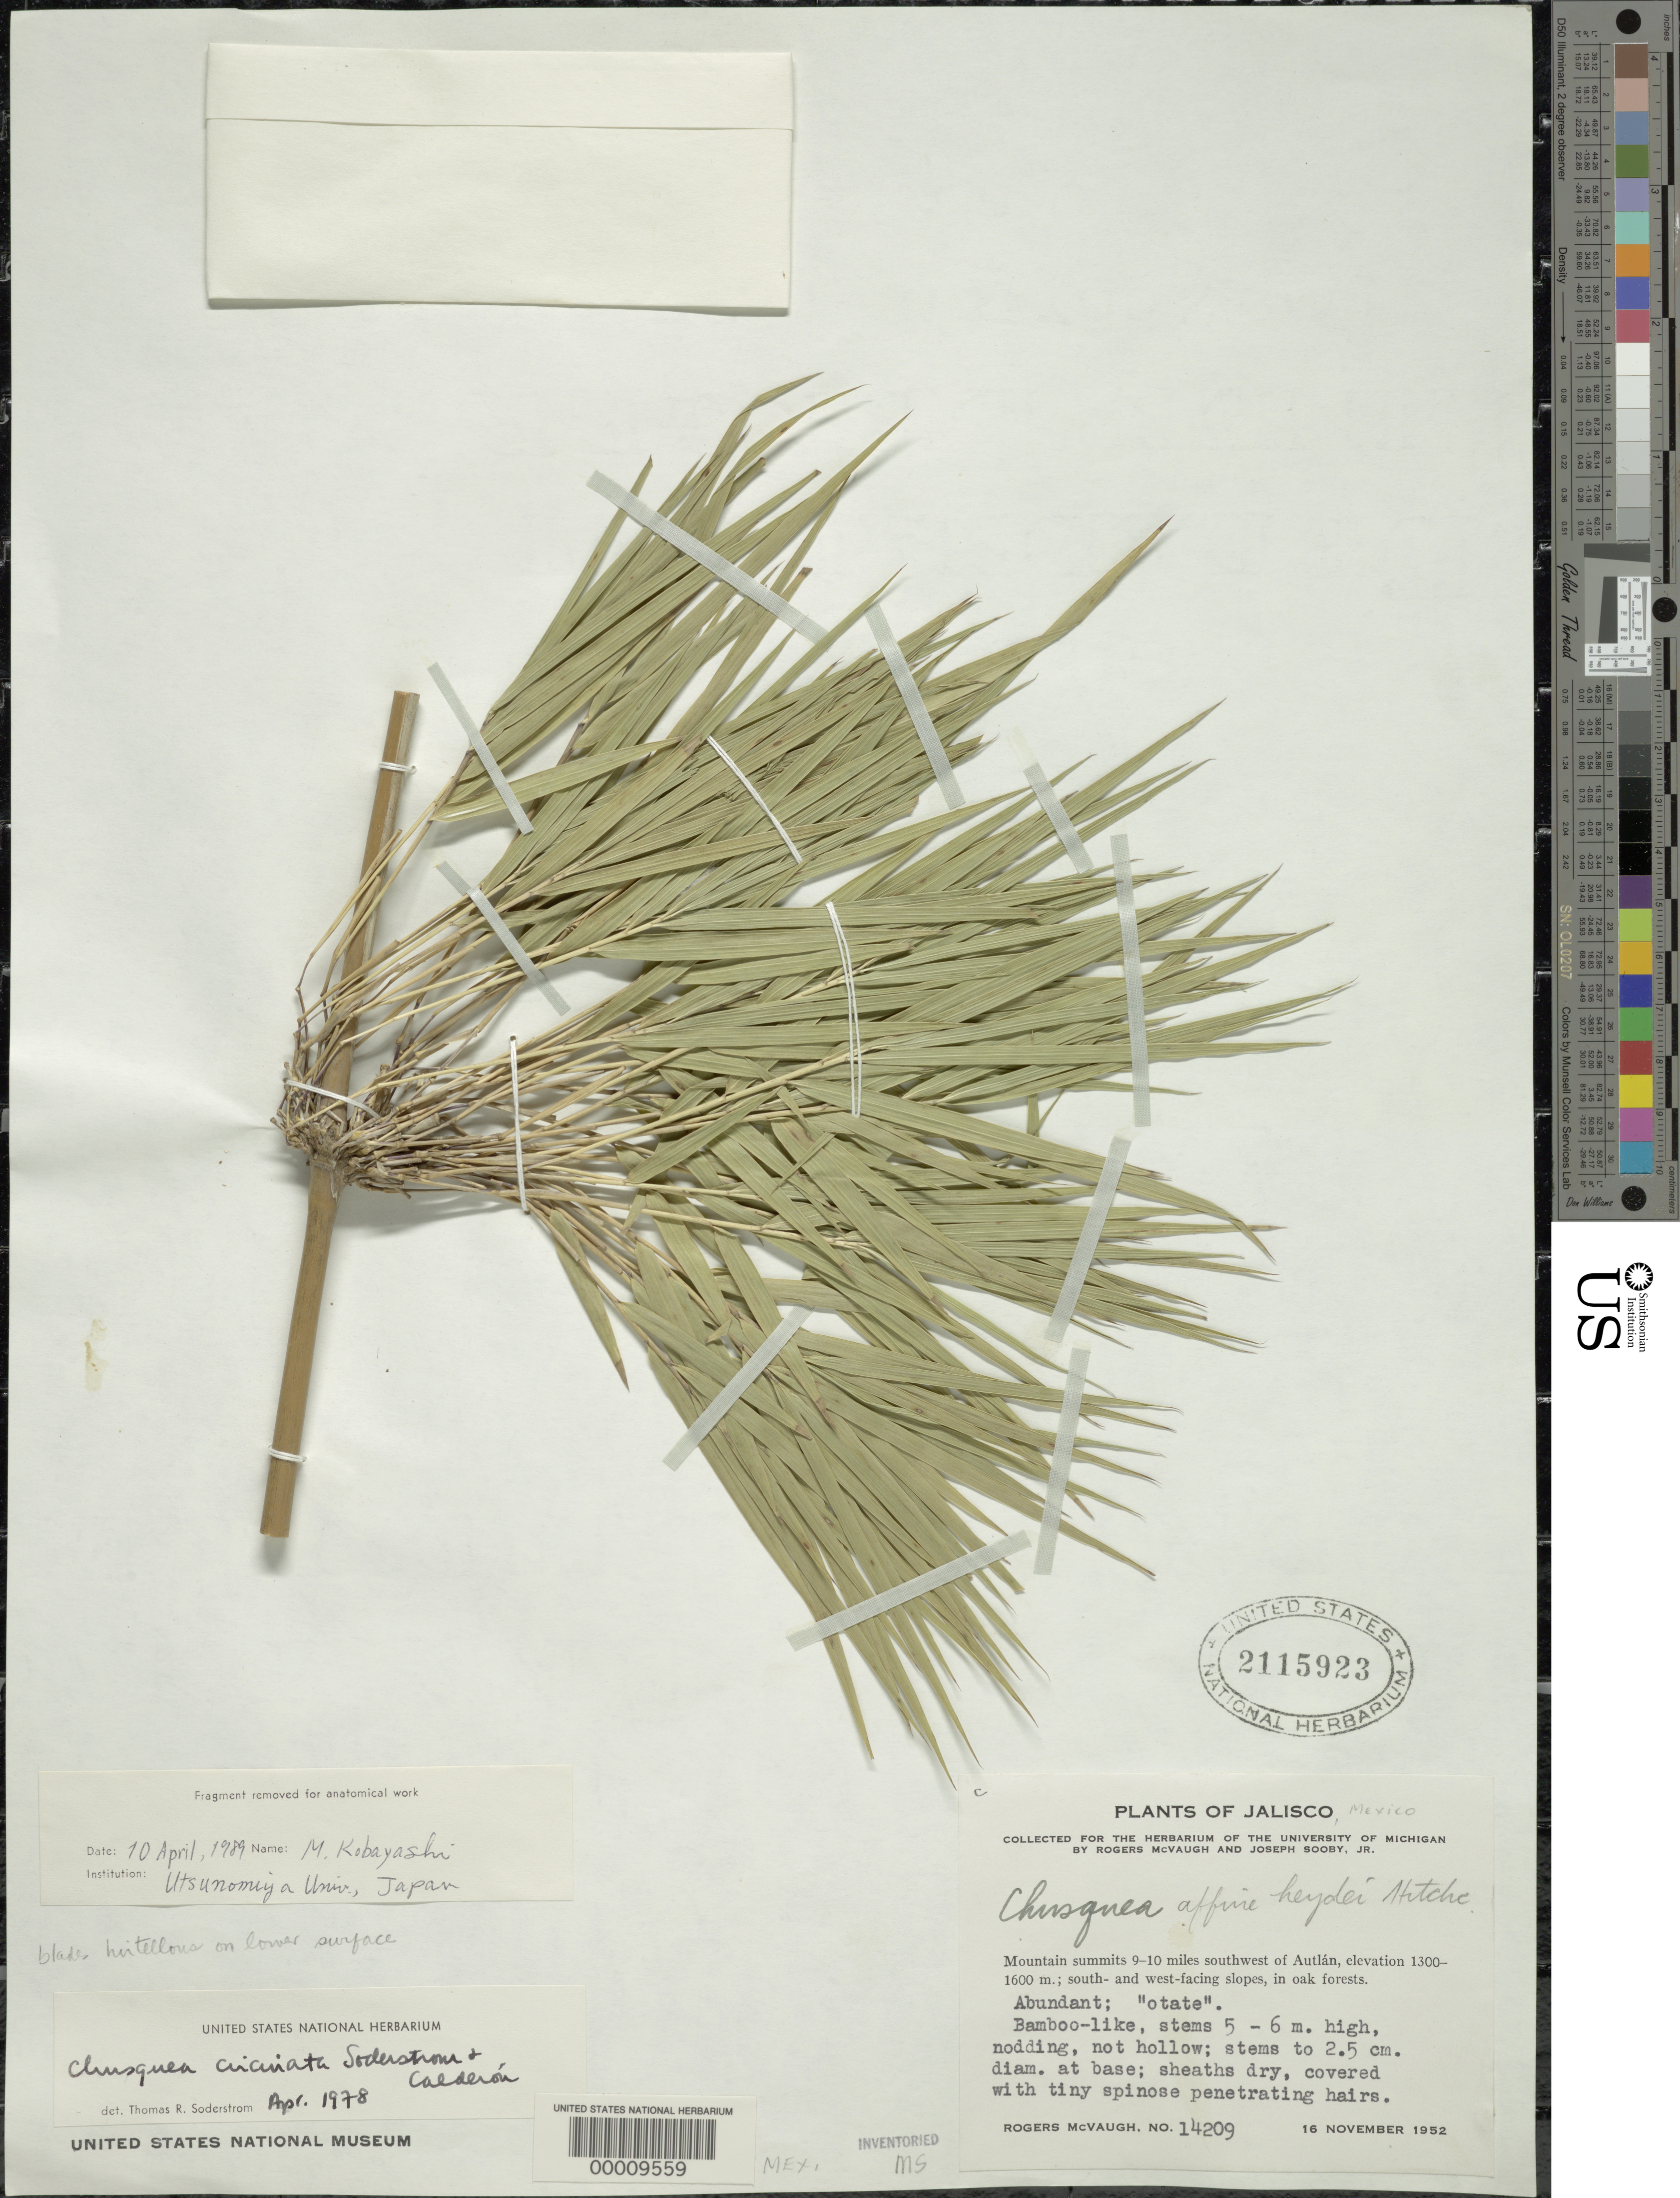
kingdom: Plantae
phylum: Tracheophyta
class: Liliopsida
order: Poales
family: Poaceae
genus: Chusquea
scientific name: Chusquea circinata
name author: Soderstr. & C. E. Calderón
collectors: R. McVaugh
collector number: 14209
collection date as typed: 16 Nov 1952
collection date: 1952-11-16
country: Mexico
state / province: Jalisco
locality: Autlan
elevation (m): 1300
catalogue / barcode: US 2115923